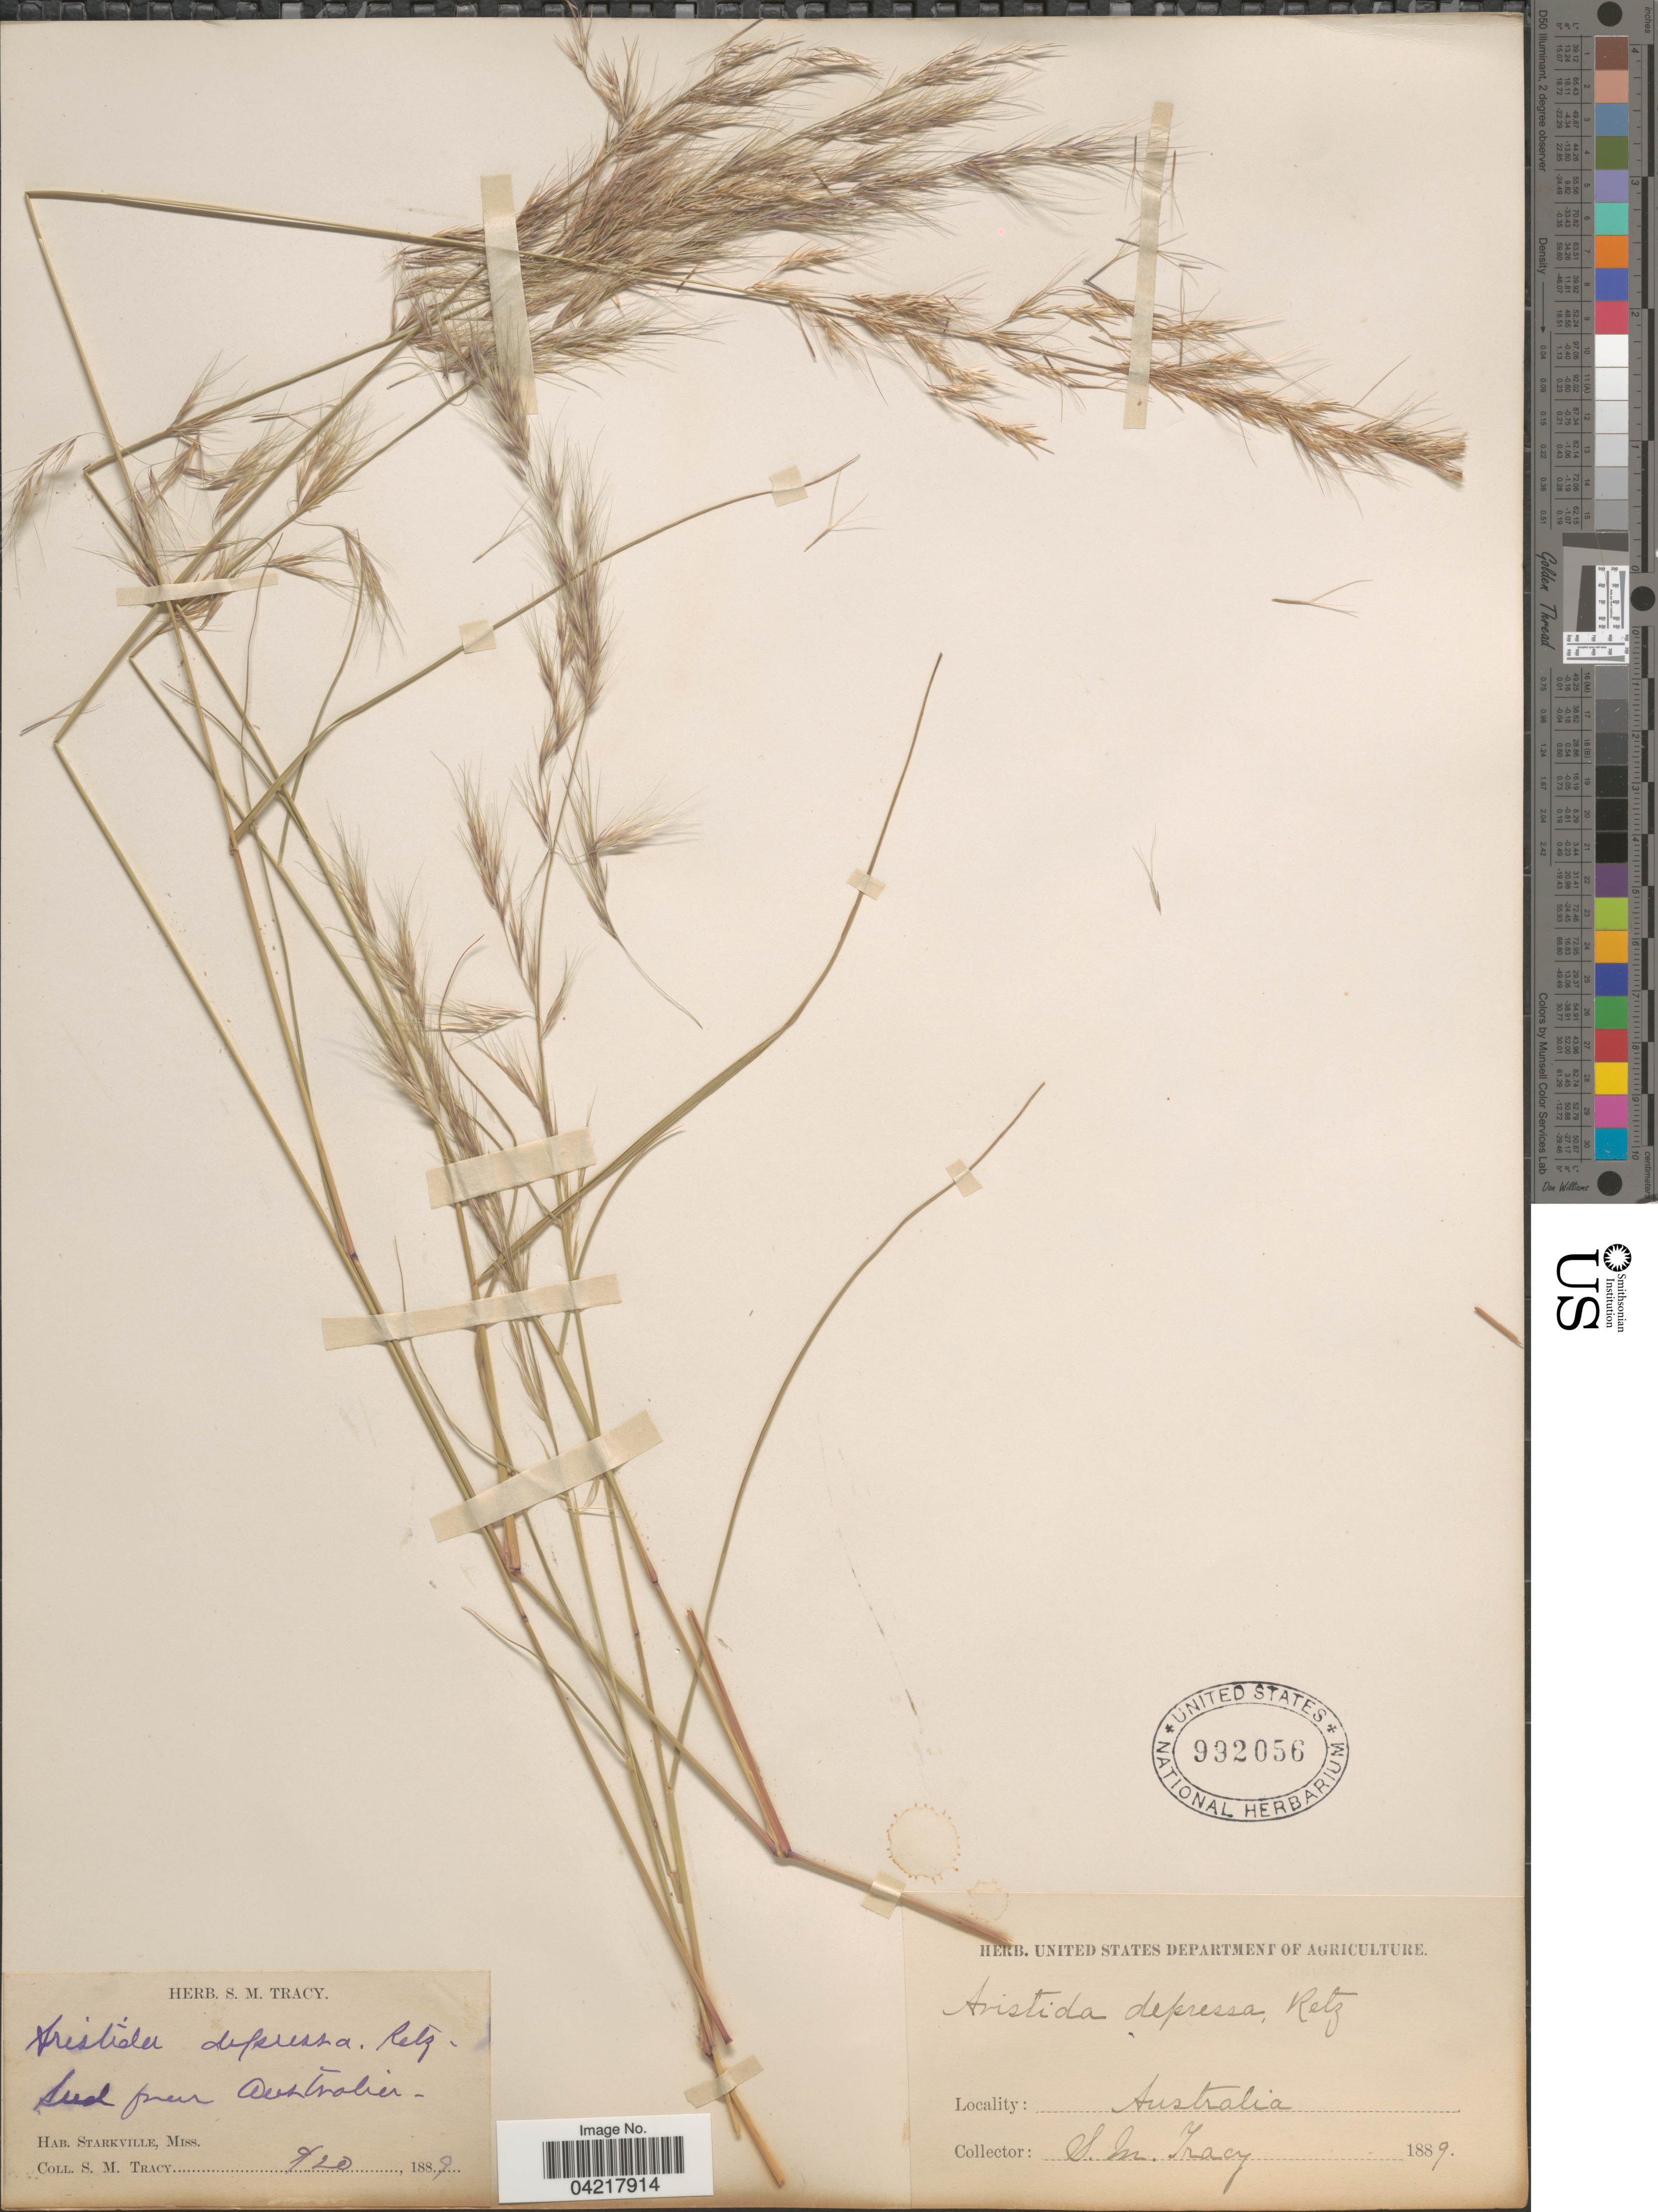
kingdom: Plantae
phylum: Tracheophyta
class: Liliopsida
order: Poales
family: Poaceae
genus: Aristida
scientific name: Aristida depressa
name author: Retz.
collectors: S. M. Tracy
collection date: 1889-09-20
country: United States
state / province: Mississippi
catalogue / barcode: US 992056